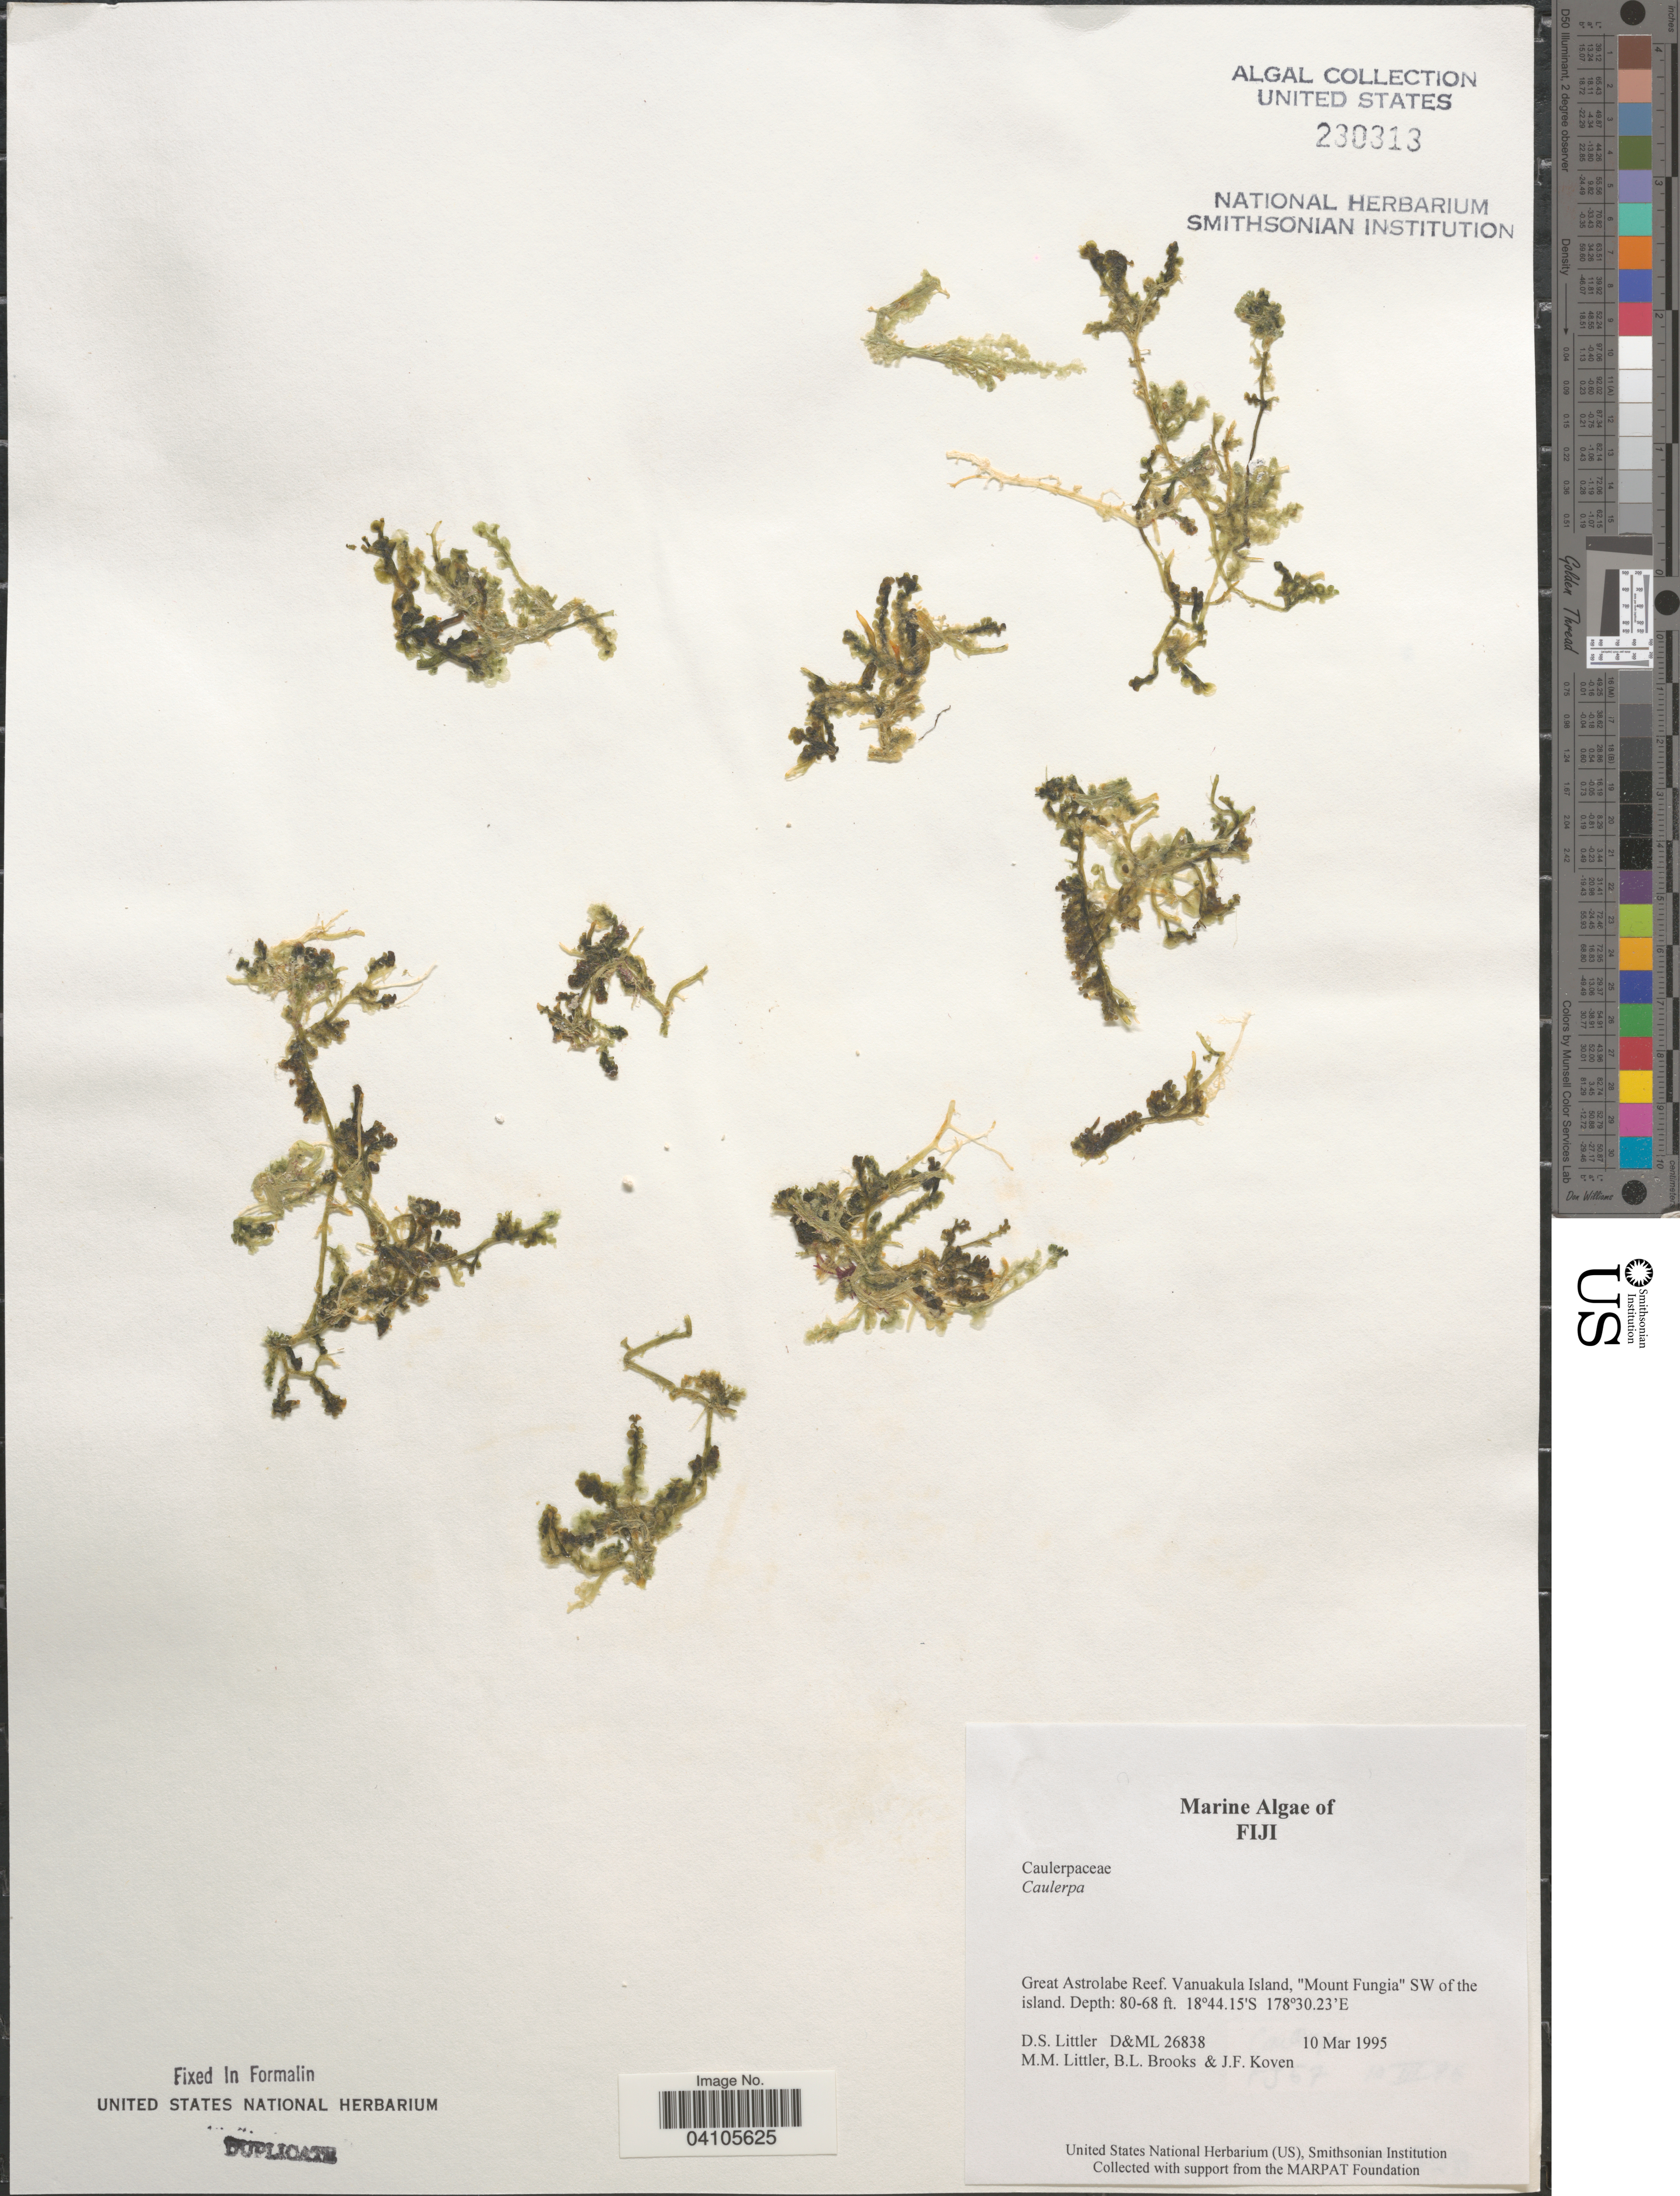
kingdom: Plantae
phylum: Chlorophyta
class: Ulvophyceae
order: Bryopsidales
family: Caulerpaceae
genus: Caulerpa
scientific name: Caulerpa sp.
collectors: D. S. Littler, B. Brooks & J. Koven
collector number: D&ML 26838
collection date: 1995-03-10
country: Fiji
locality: Great Astrolabe Reef. Vanuakula Island, "Mount Fungia" SW of the island.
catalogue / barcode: US 230313